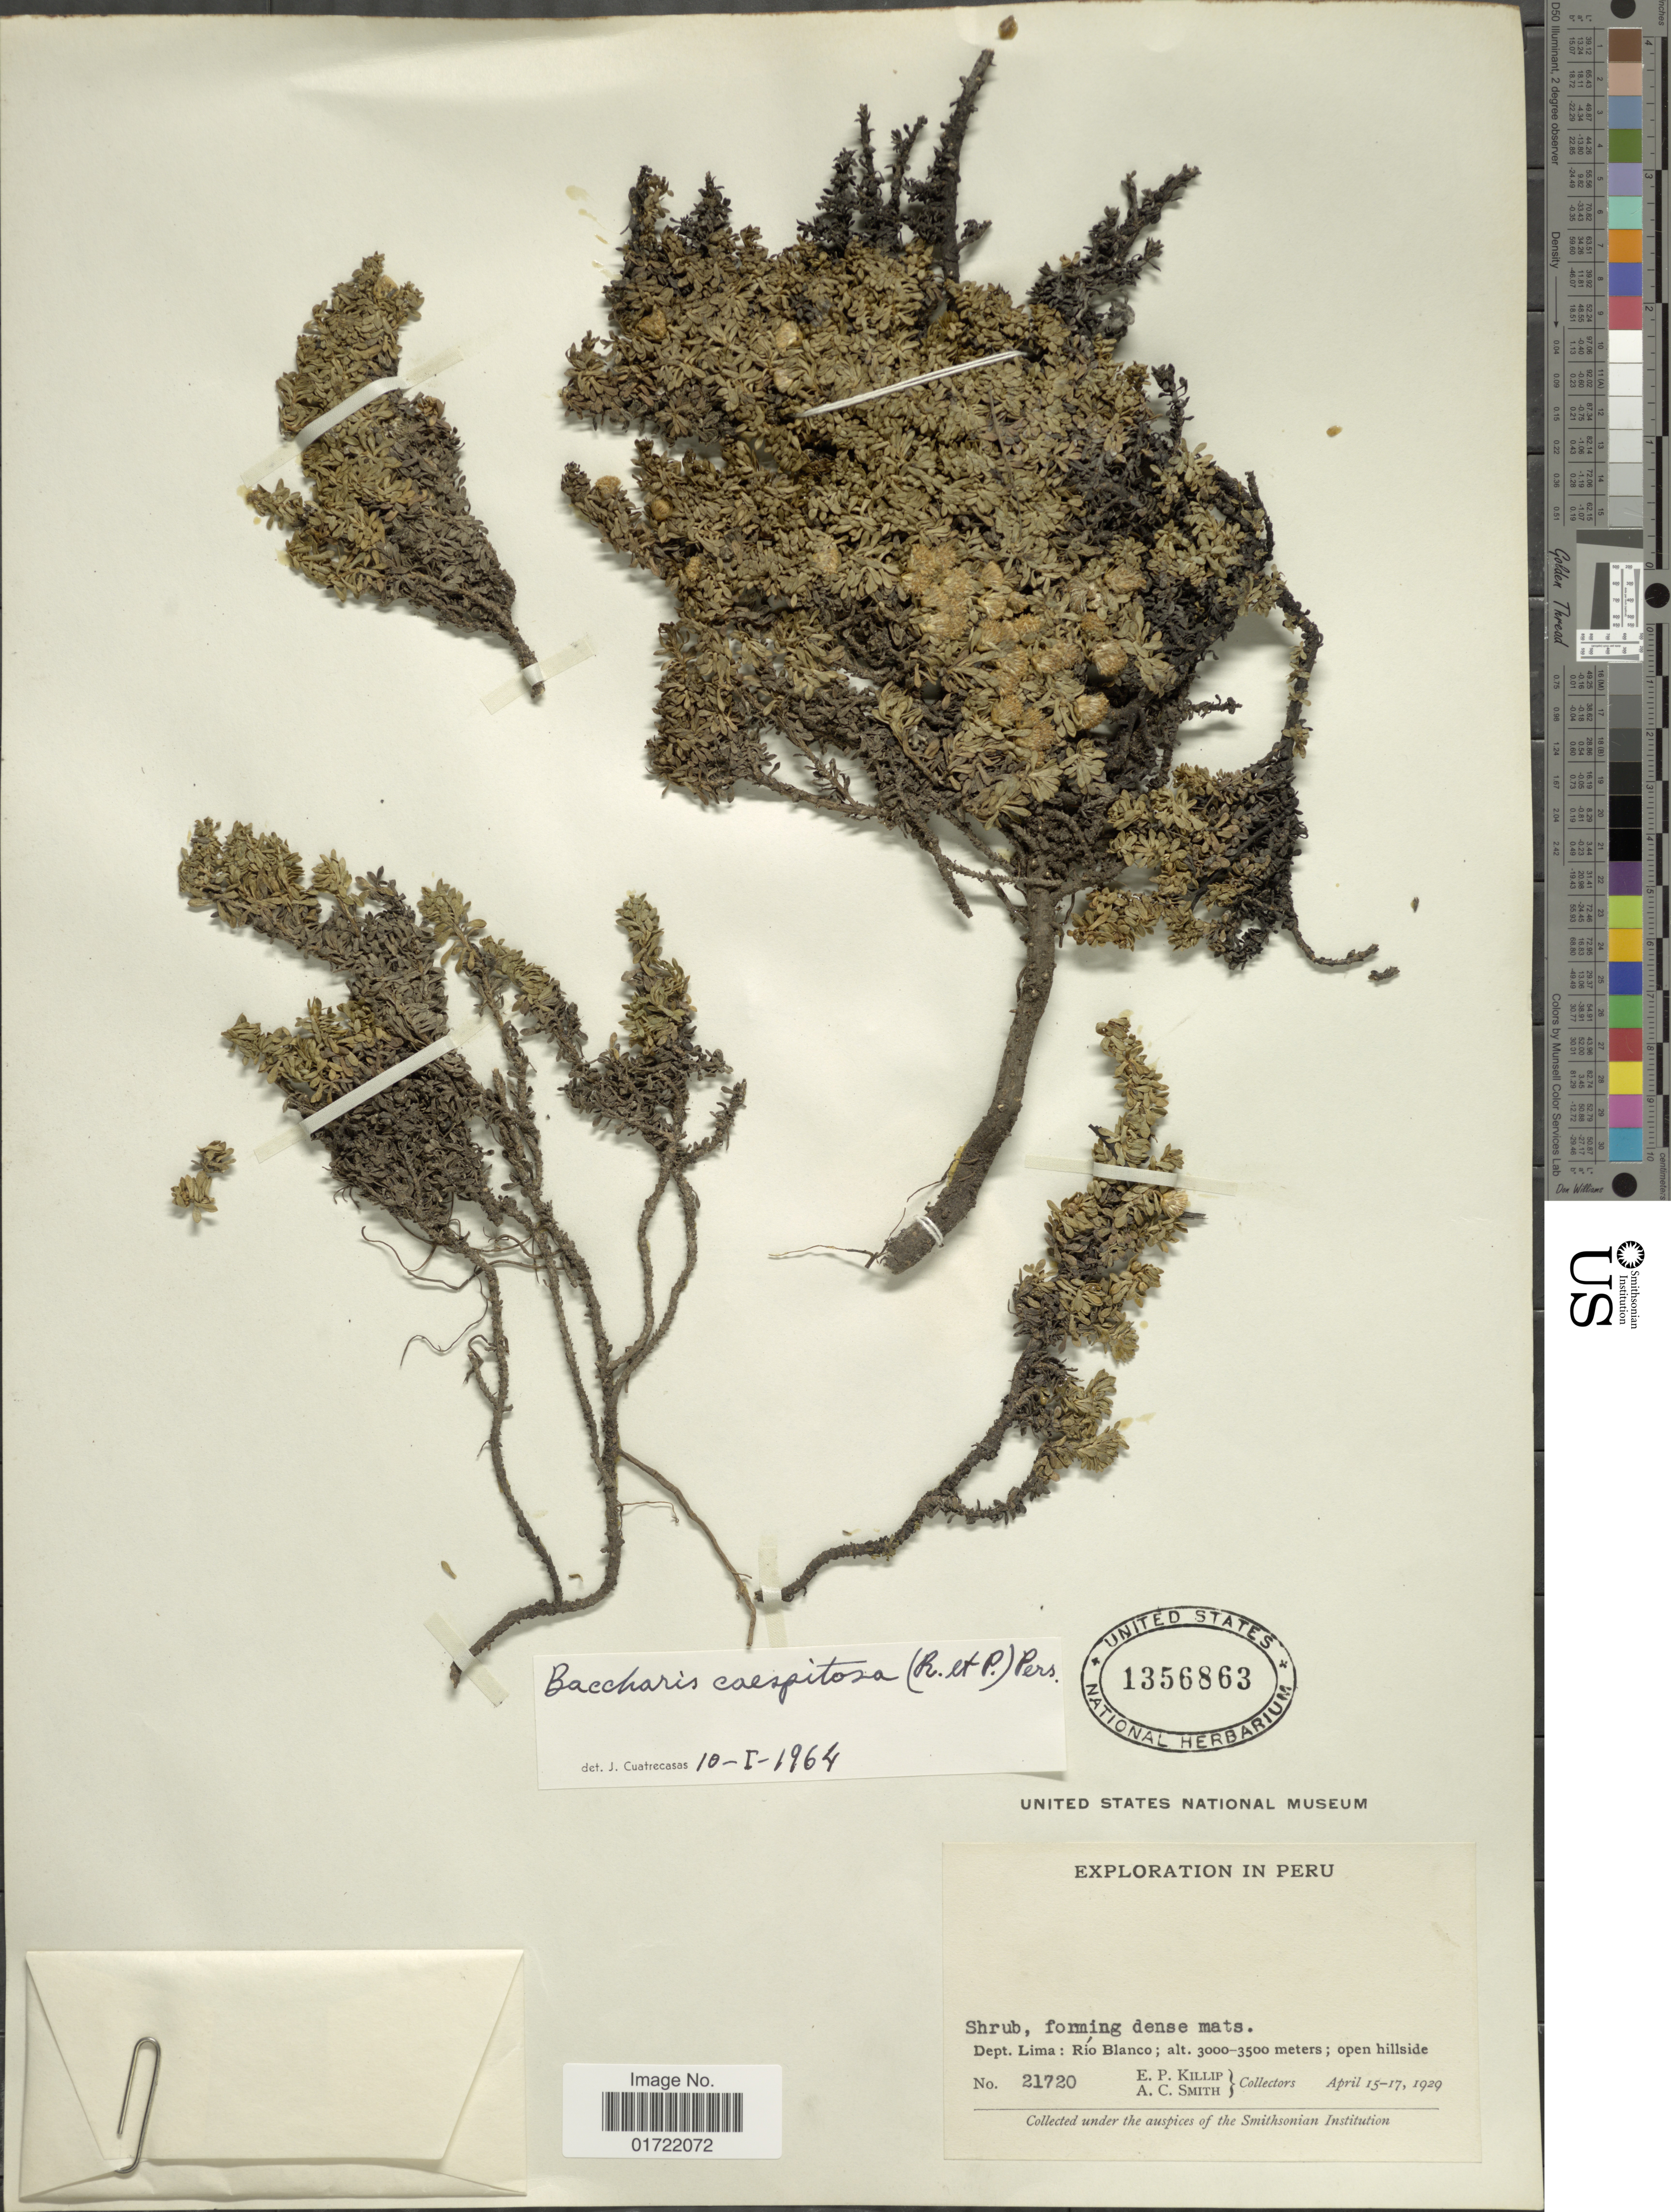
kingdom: Plantae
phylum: Tracheophyta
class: Magnoliopsida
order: Asterales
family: Asteraceae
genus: Baccharis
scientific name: Baccharis caespitosa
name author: (Ruiz & Pav.) Pers.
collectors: E. P. Killip & A. C. Smith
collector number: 21720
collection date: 1929-04-15/1929-04-17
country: Peru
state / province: Lima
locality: Rio Blanco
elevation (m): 3000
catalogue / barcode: US 1356863